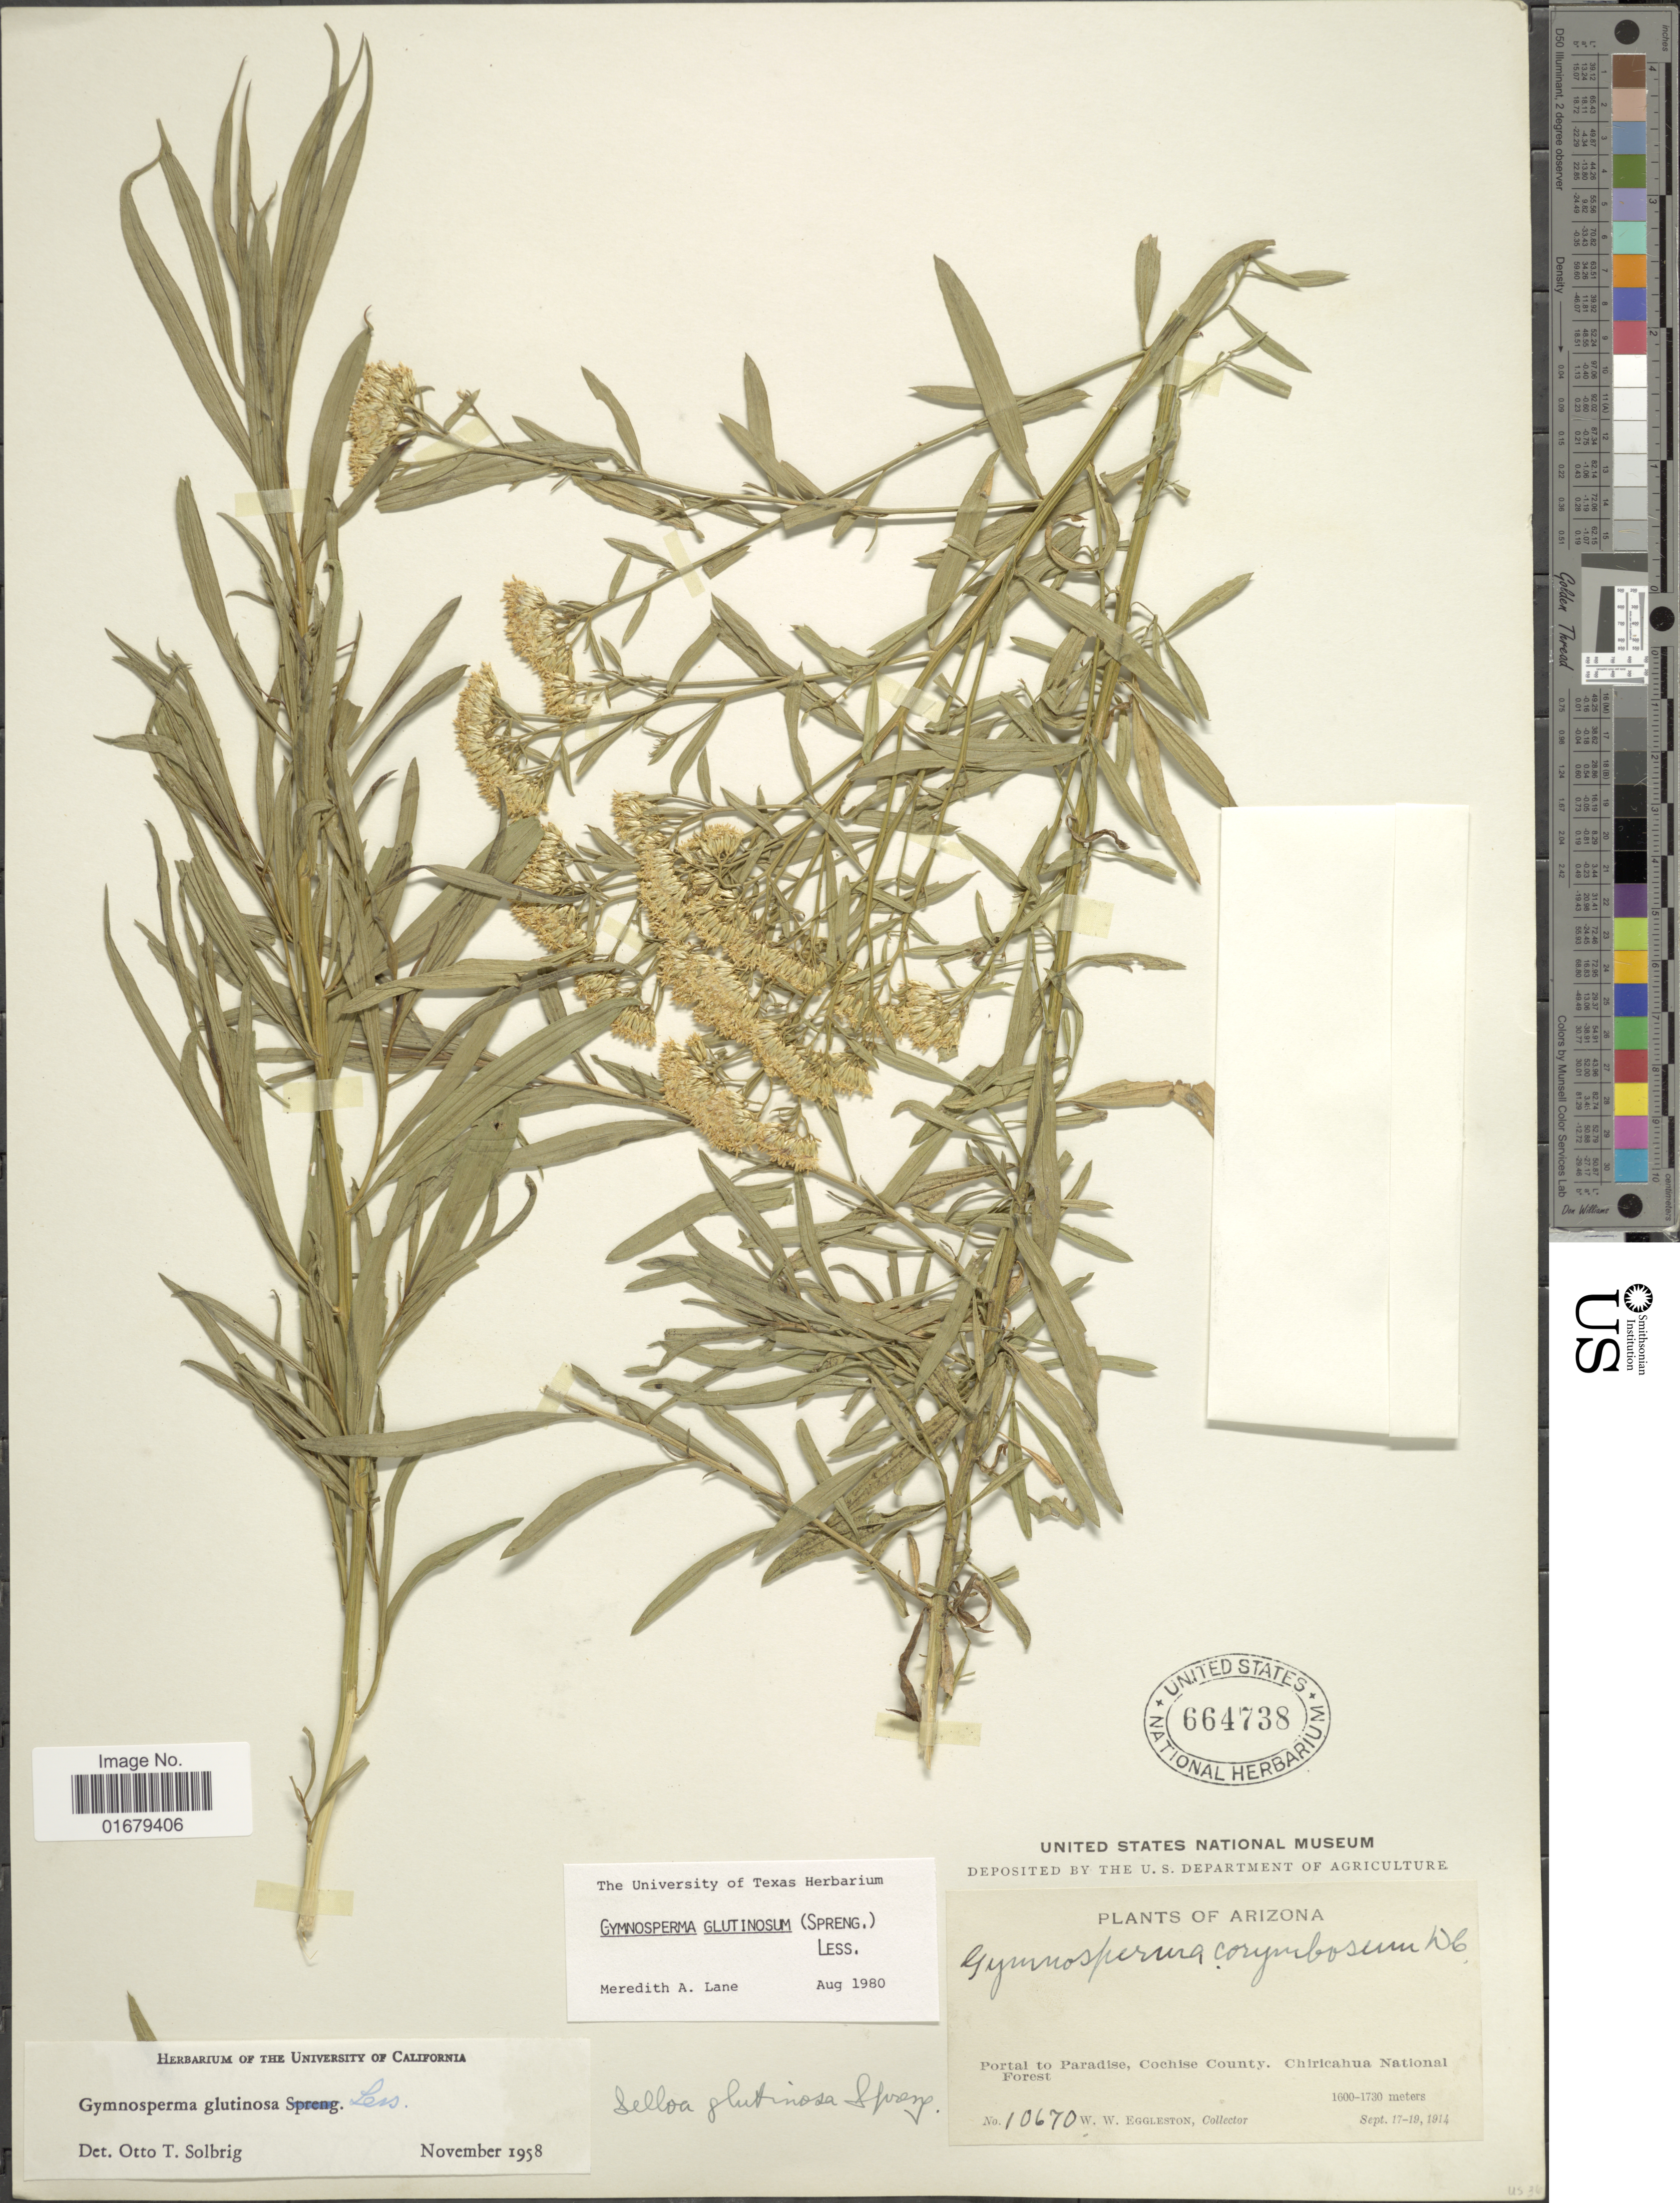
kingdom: Plantae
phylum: Tracheophyta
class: Magnoliopsida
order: Asterales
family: Asteraceae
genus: Gymnosperma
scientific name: Gymnosperma glutinosum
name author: (Spreng.) Less.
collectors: W. W. Eggleston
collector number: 10670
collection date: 1914-09-17/1914-09-19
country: United States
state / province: Arizona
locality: Portal to Paradise, Cochise County, Chiricahua National Forest.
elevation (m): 1600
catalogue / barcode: US 664738